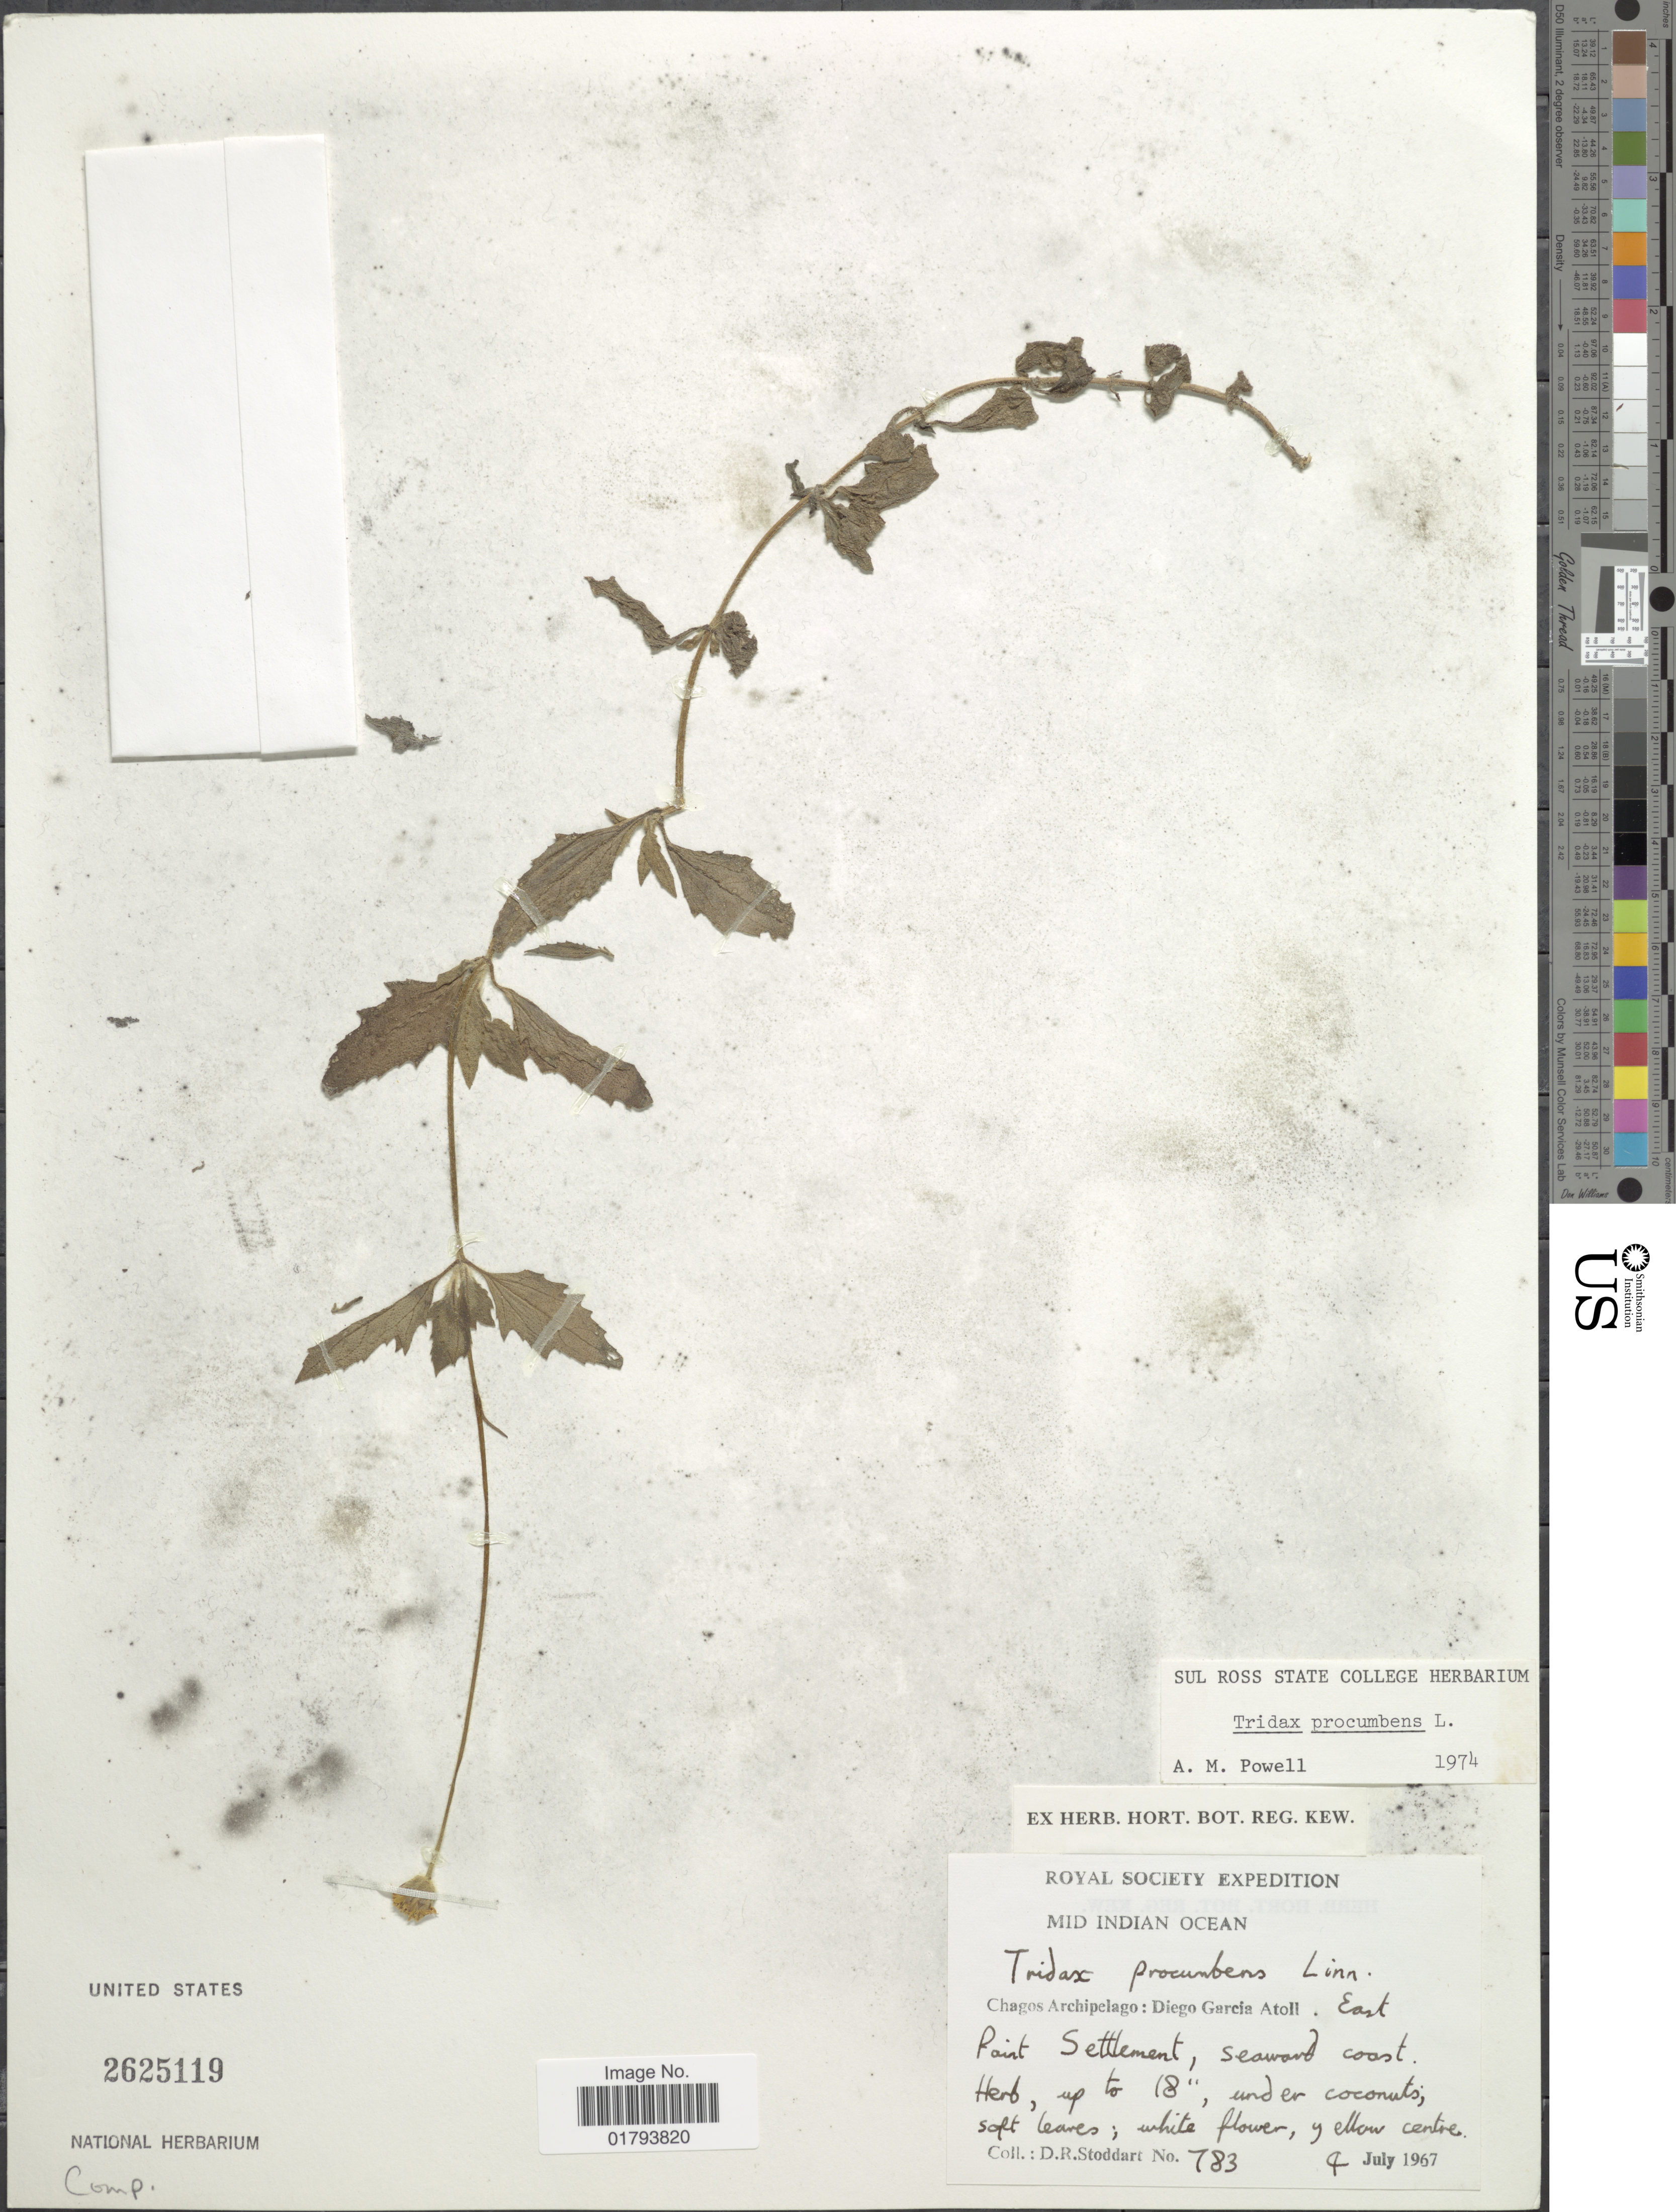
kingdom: Plantae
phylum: Tracheophyta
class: Magnoliopsida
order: Asterales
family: Asteraceae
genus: Tridax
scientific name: Tridax procumbens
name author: L.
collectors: D. R. Stoddart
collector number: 783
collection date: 1967-07-09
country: British Indian Ocean Territory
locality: Mid Indian Ocean, Chagos Archipelago: Diego Garcia Atoll. East Paint Settlement, seaward coast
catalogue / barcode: US 2625119